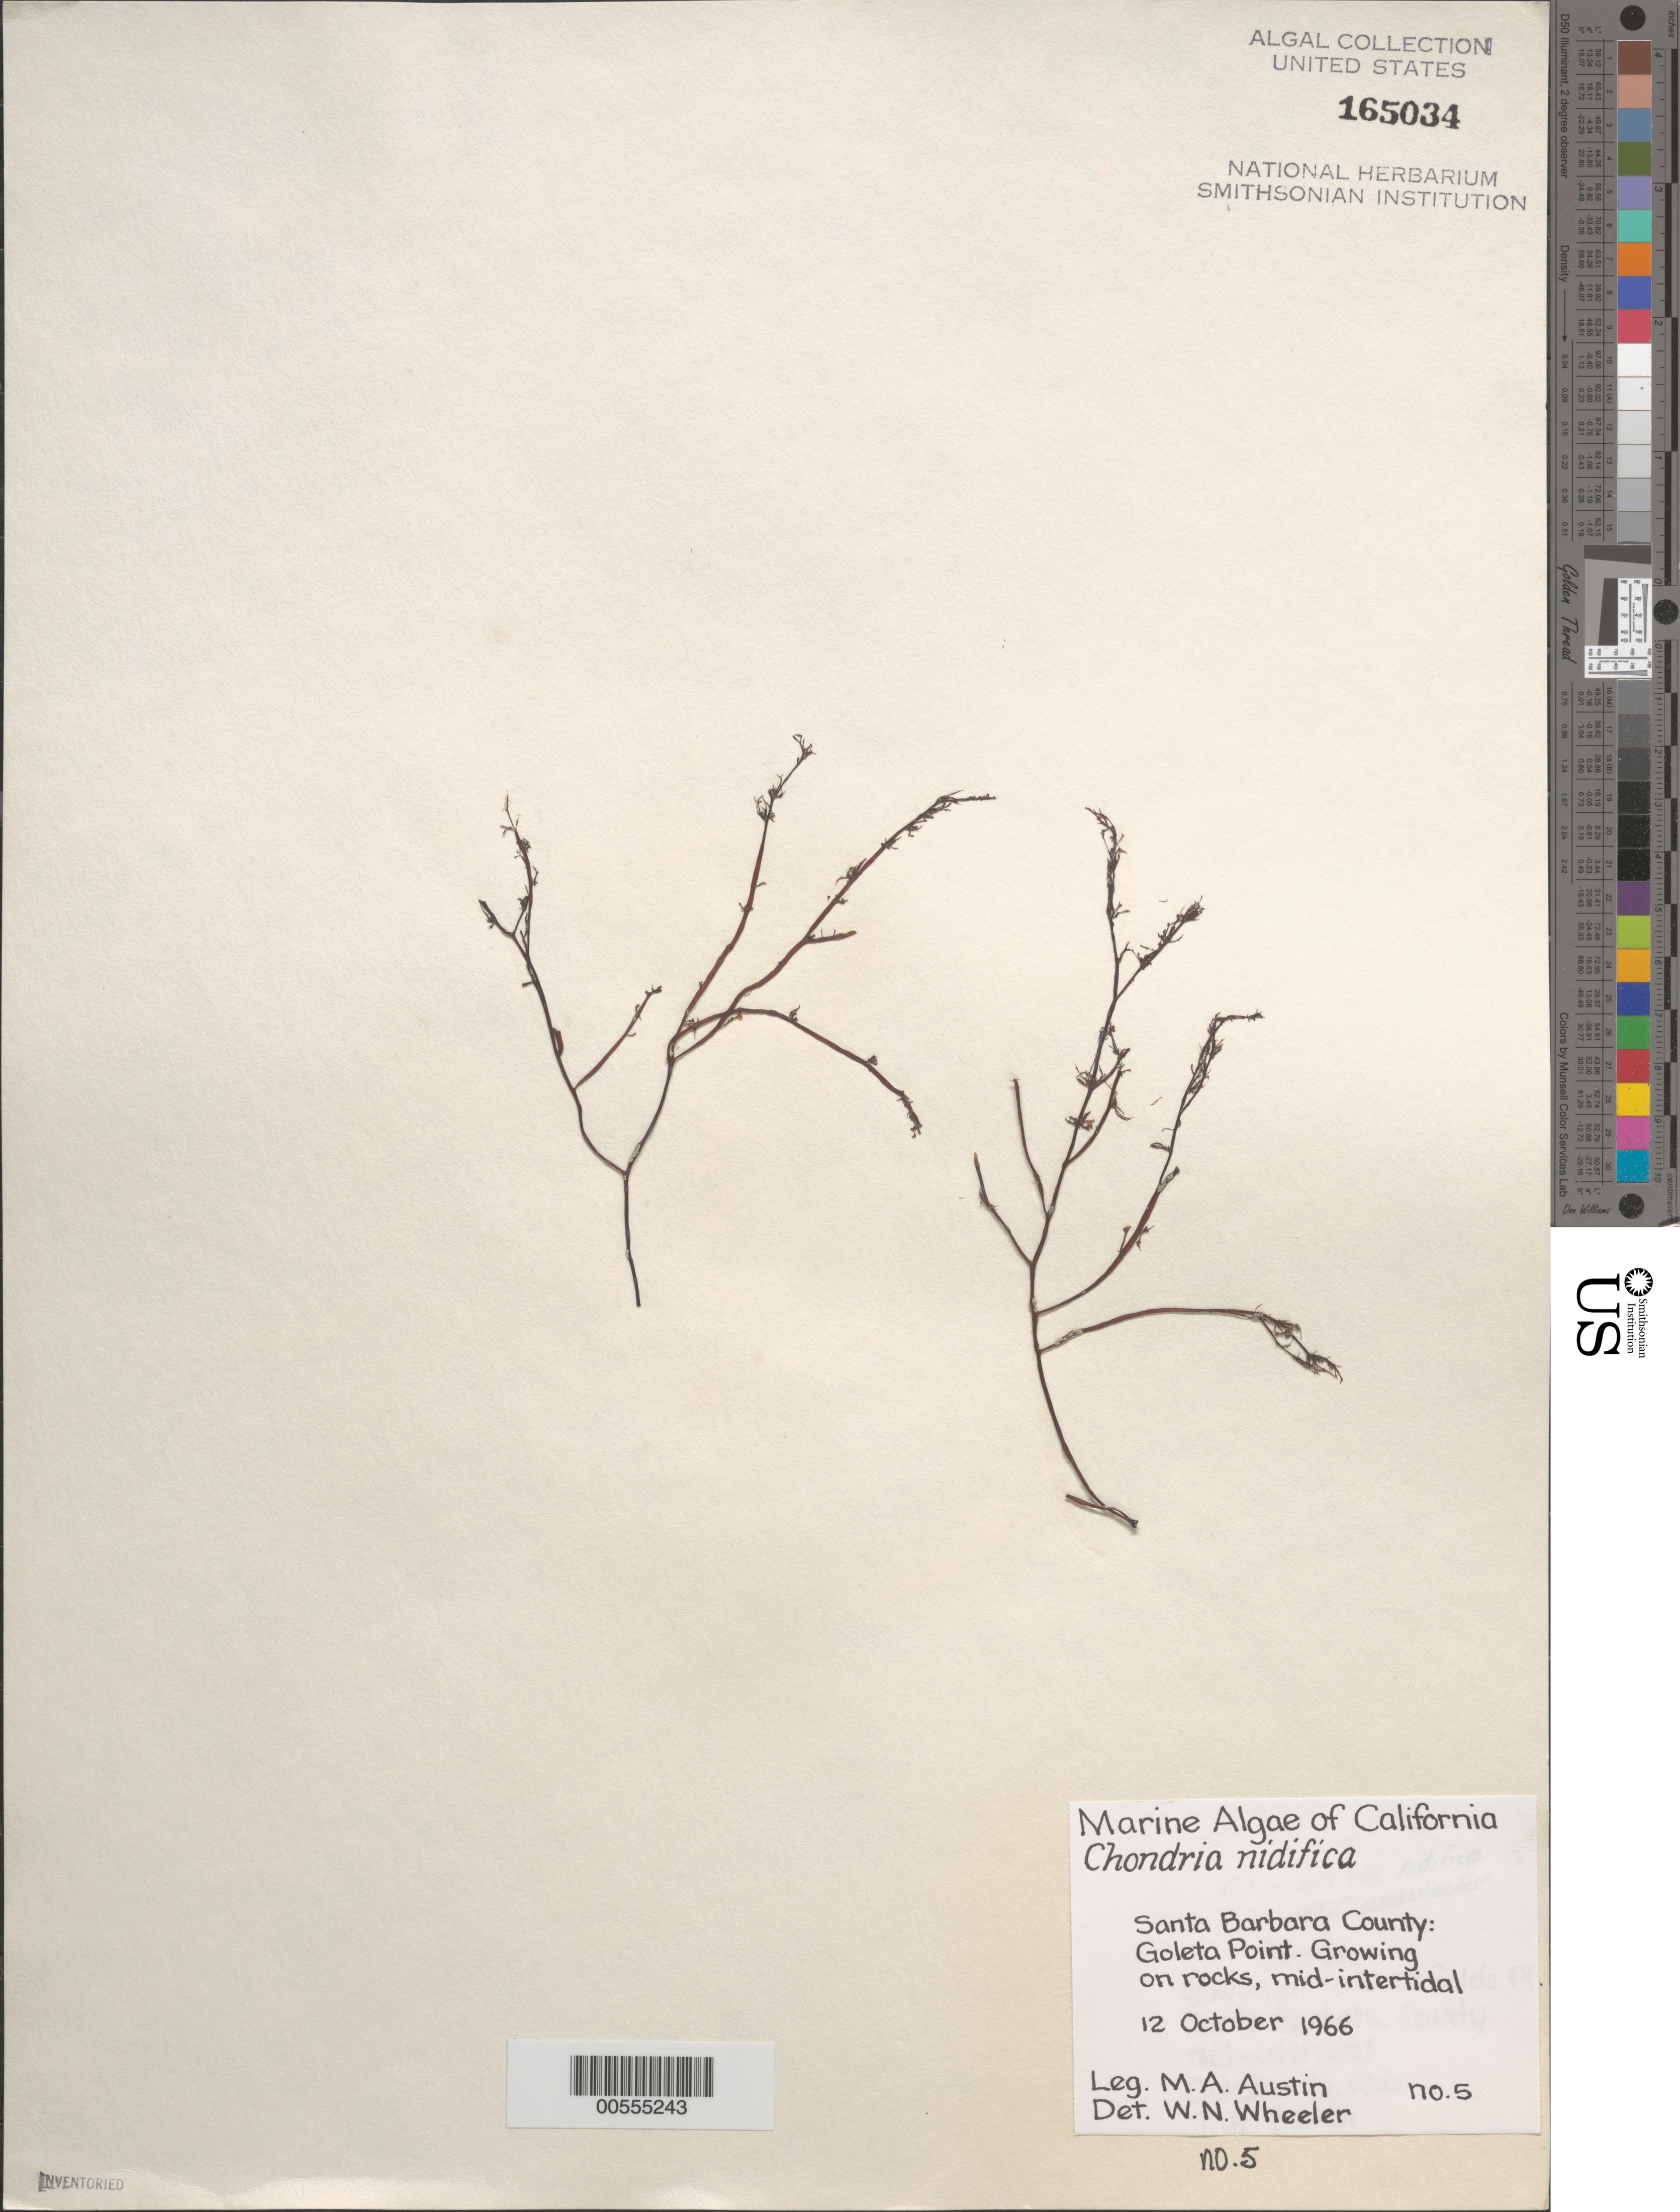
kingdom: Plantae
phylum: Rhodophyta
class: Florideophyceae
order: Ceramiales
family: Rhodomelaceae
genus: Neochondria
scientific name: Neochondria nidifica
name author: (Harvey) Sutti et al.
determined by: Algae name updating Project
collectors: M. Austin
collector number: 5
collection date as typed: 12 Jan 1966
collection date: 1966-01-12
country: United States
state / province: California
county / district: Santa Barbara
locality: Goleta Point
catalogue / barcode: US 165034